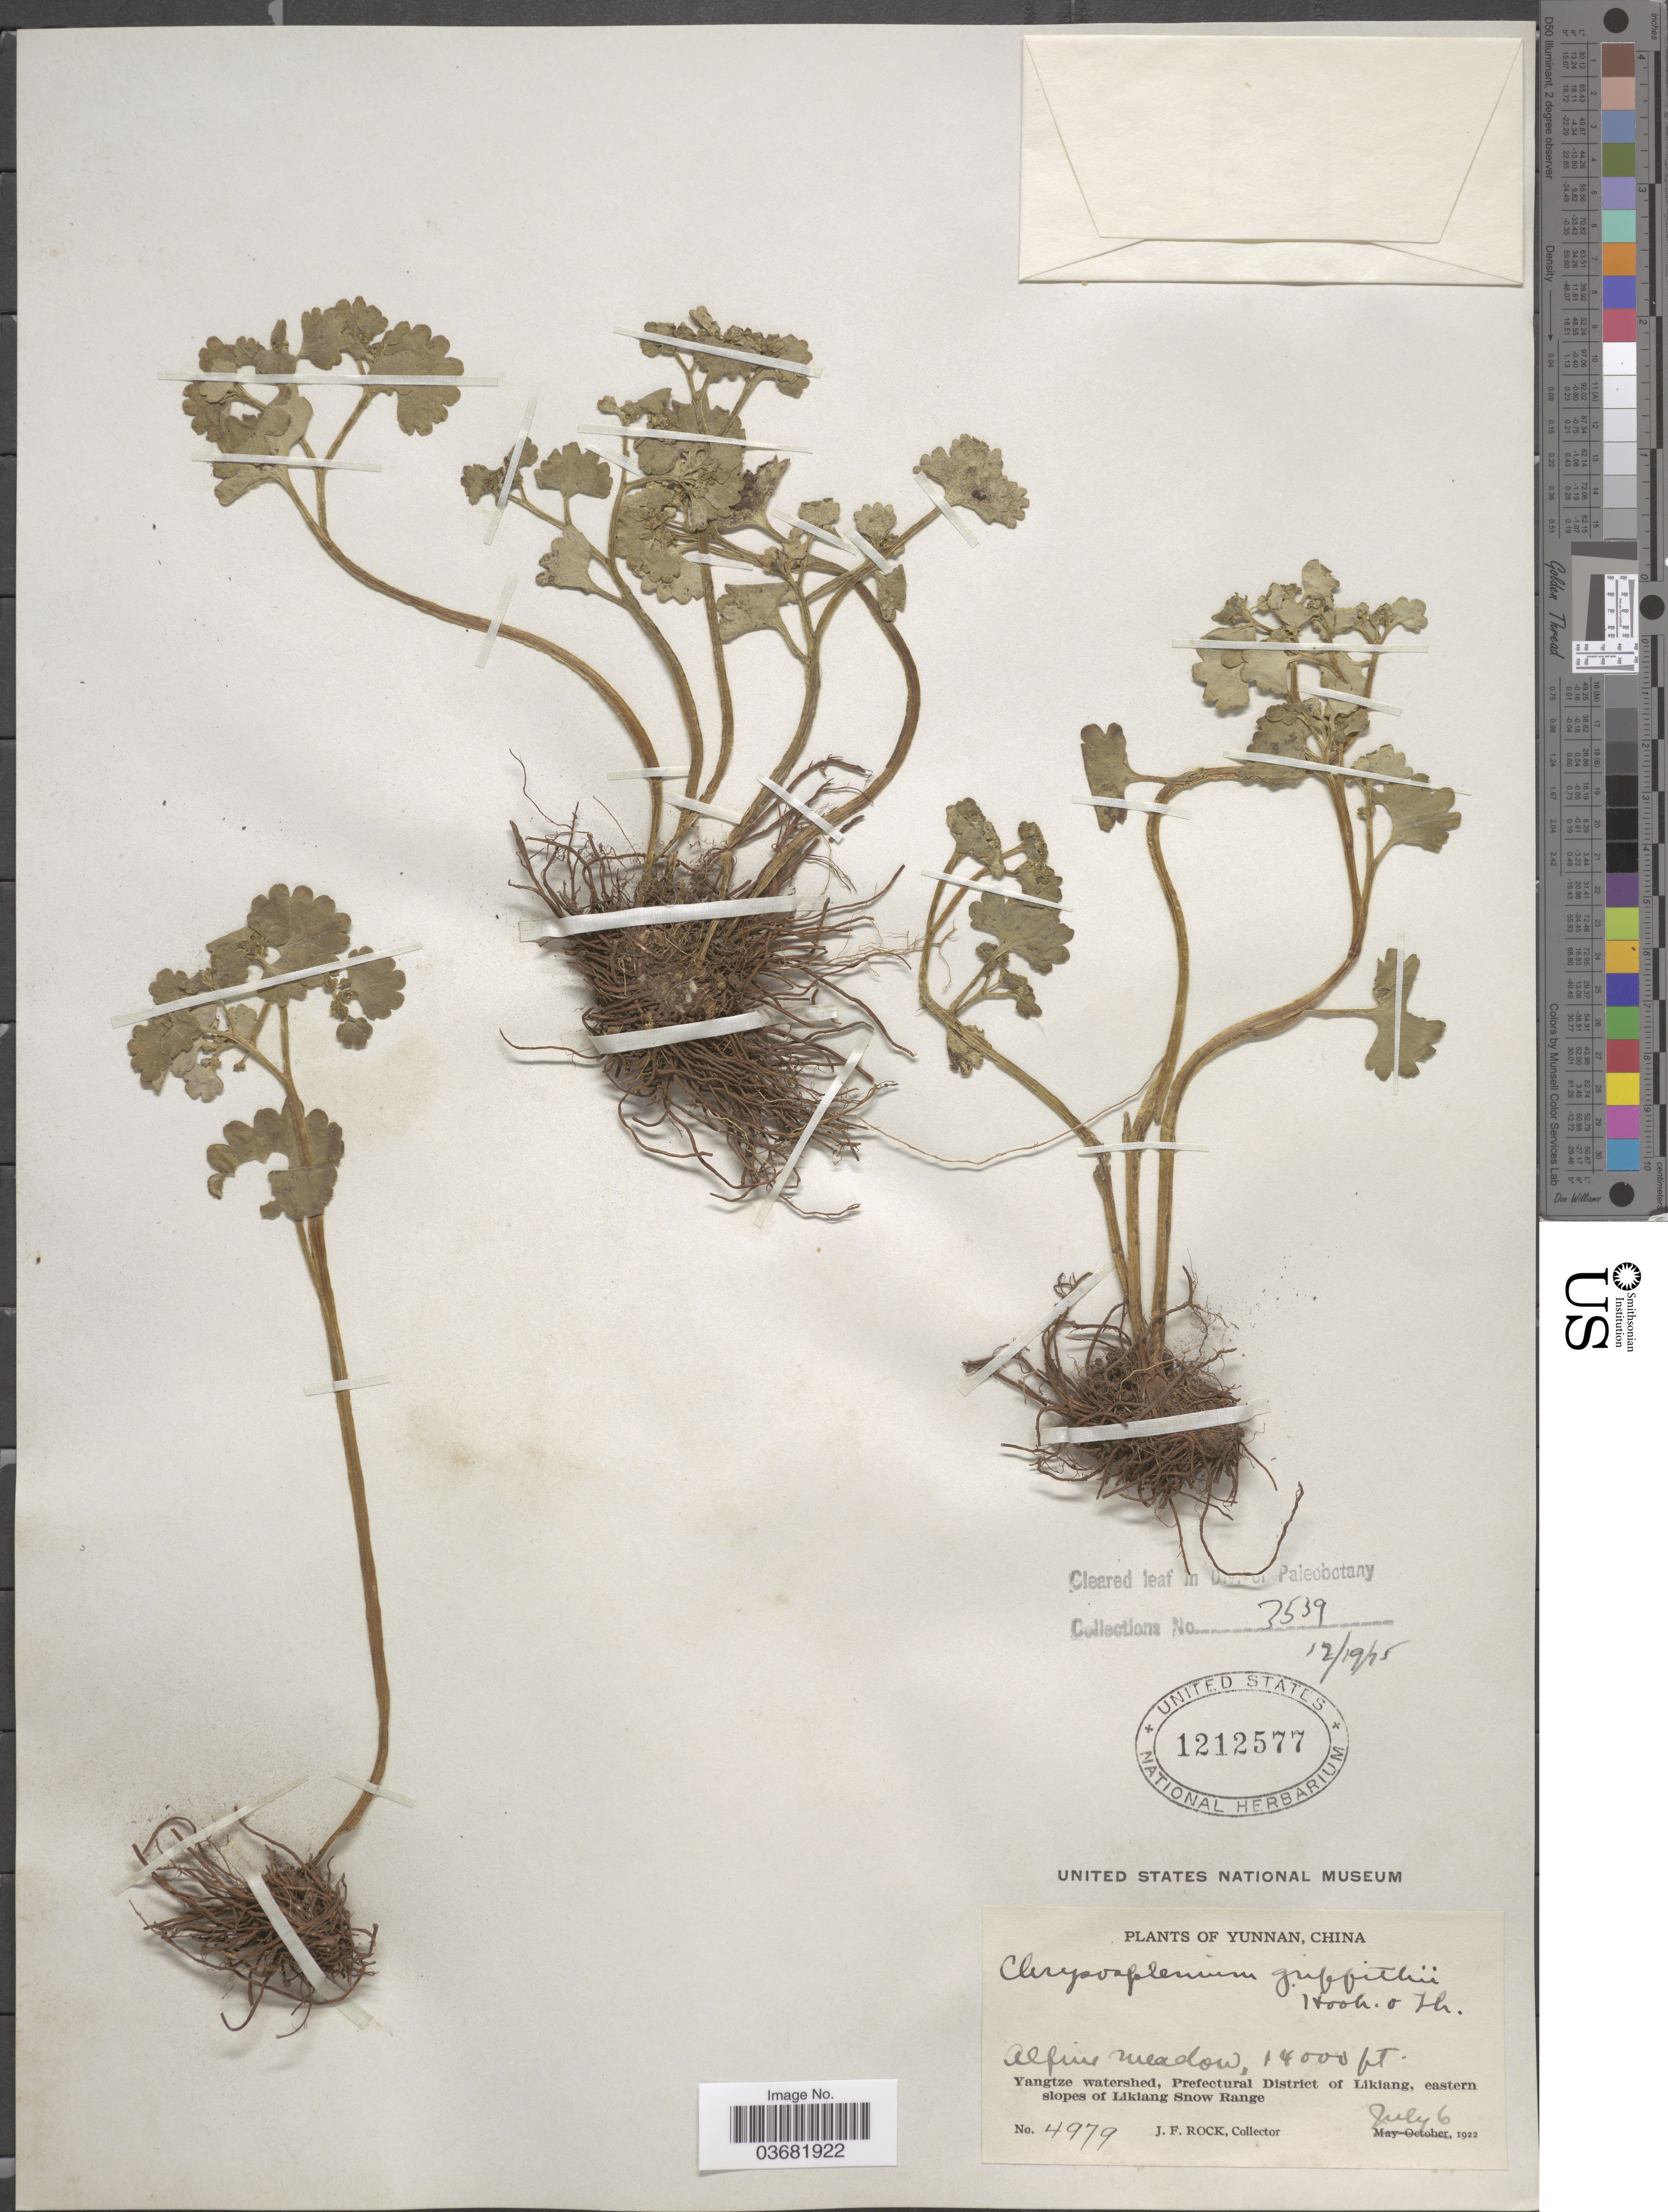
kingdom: Plantae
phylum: Tracheophyta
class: Magnoliopsida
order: Saxifragales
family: Saxifragaceae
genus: Chrysosplenium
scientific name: Chrysosplenium griffithii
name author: Hook. f. & Thomson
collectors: J. Rock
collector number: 4979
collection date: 1922-07-06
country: China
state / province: Yunnan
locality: Yangtze watershed, Prefectural District of Likiang, eastern slopes of Likiang Snow Range.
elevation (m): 4267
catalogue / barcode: US 1212577